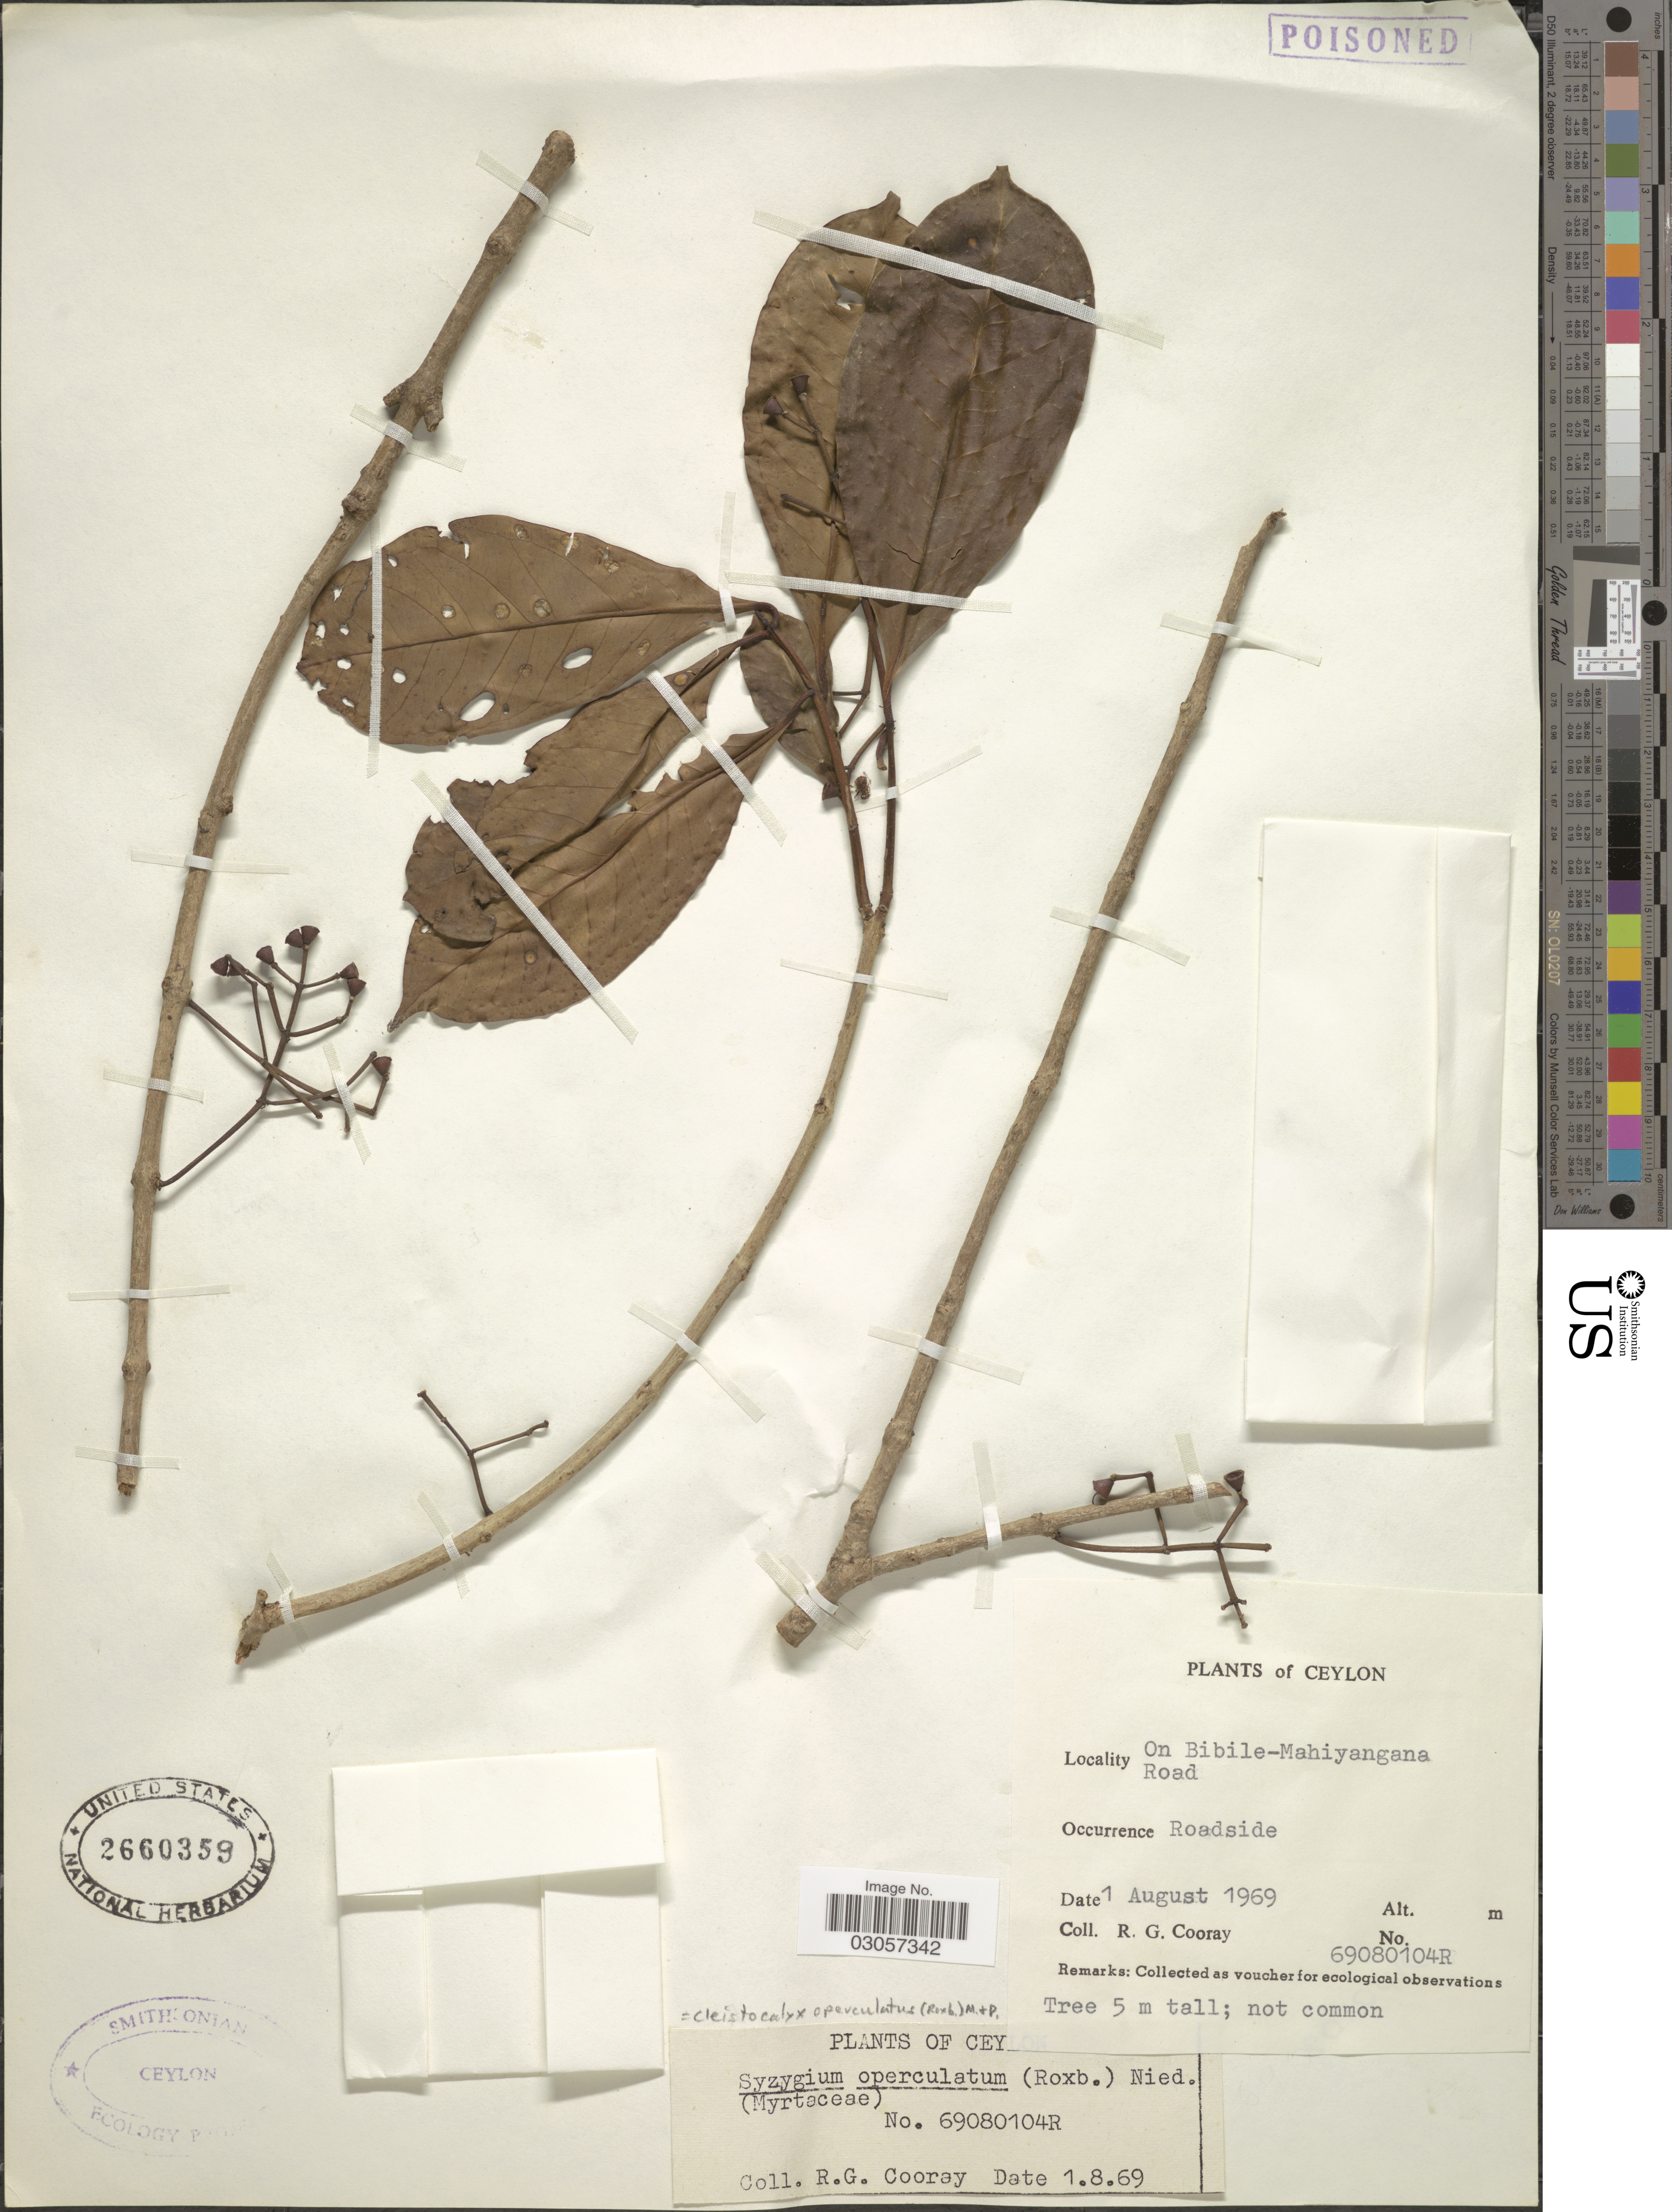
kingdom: Plantae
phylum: Tracheophyta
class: Magnoliopsida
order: Myrtales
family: Myrtaceae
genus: Syzygium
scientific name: Syzygium nervosum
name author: DC.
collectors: R. Cooray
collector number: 69080104R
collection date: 1969-08-01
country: Sri Lanka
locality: Ceylon, On Bibile-Mahiyangana Road.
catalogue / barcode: US 2660359